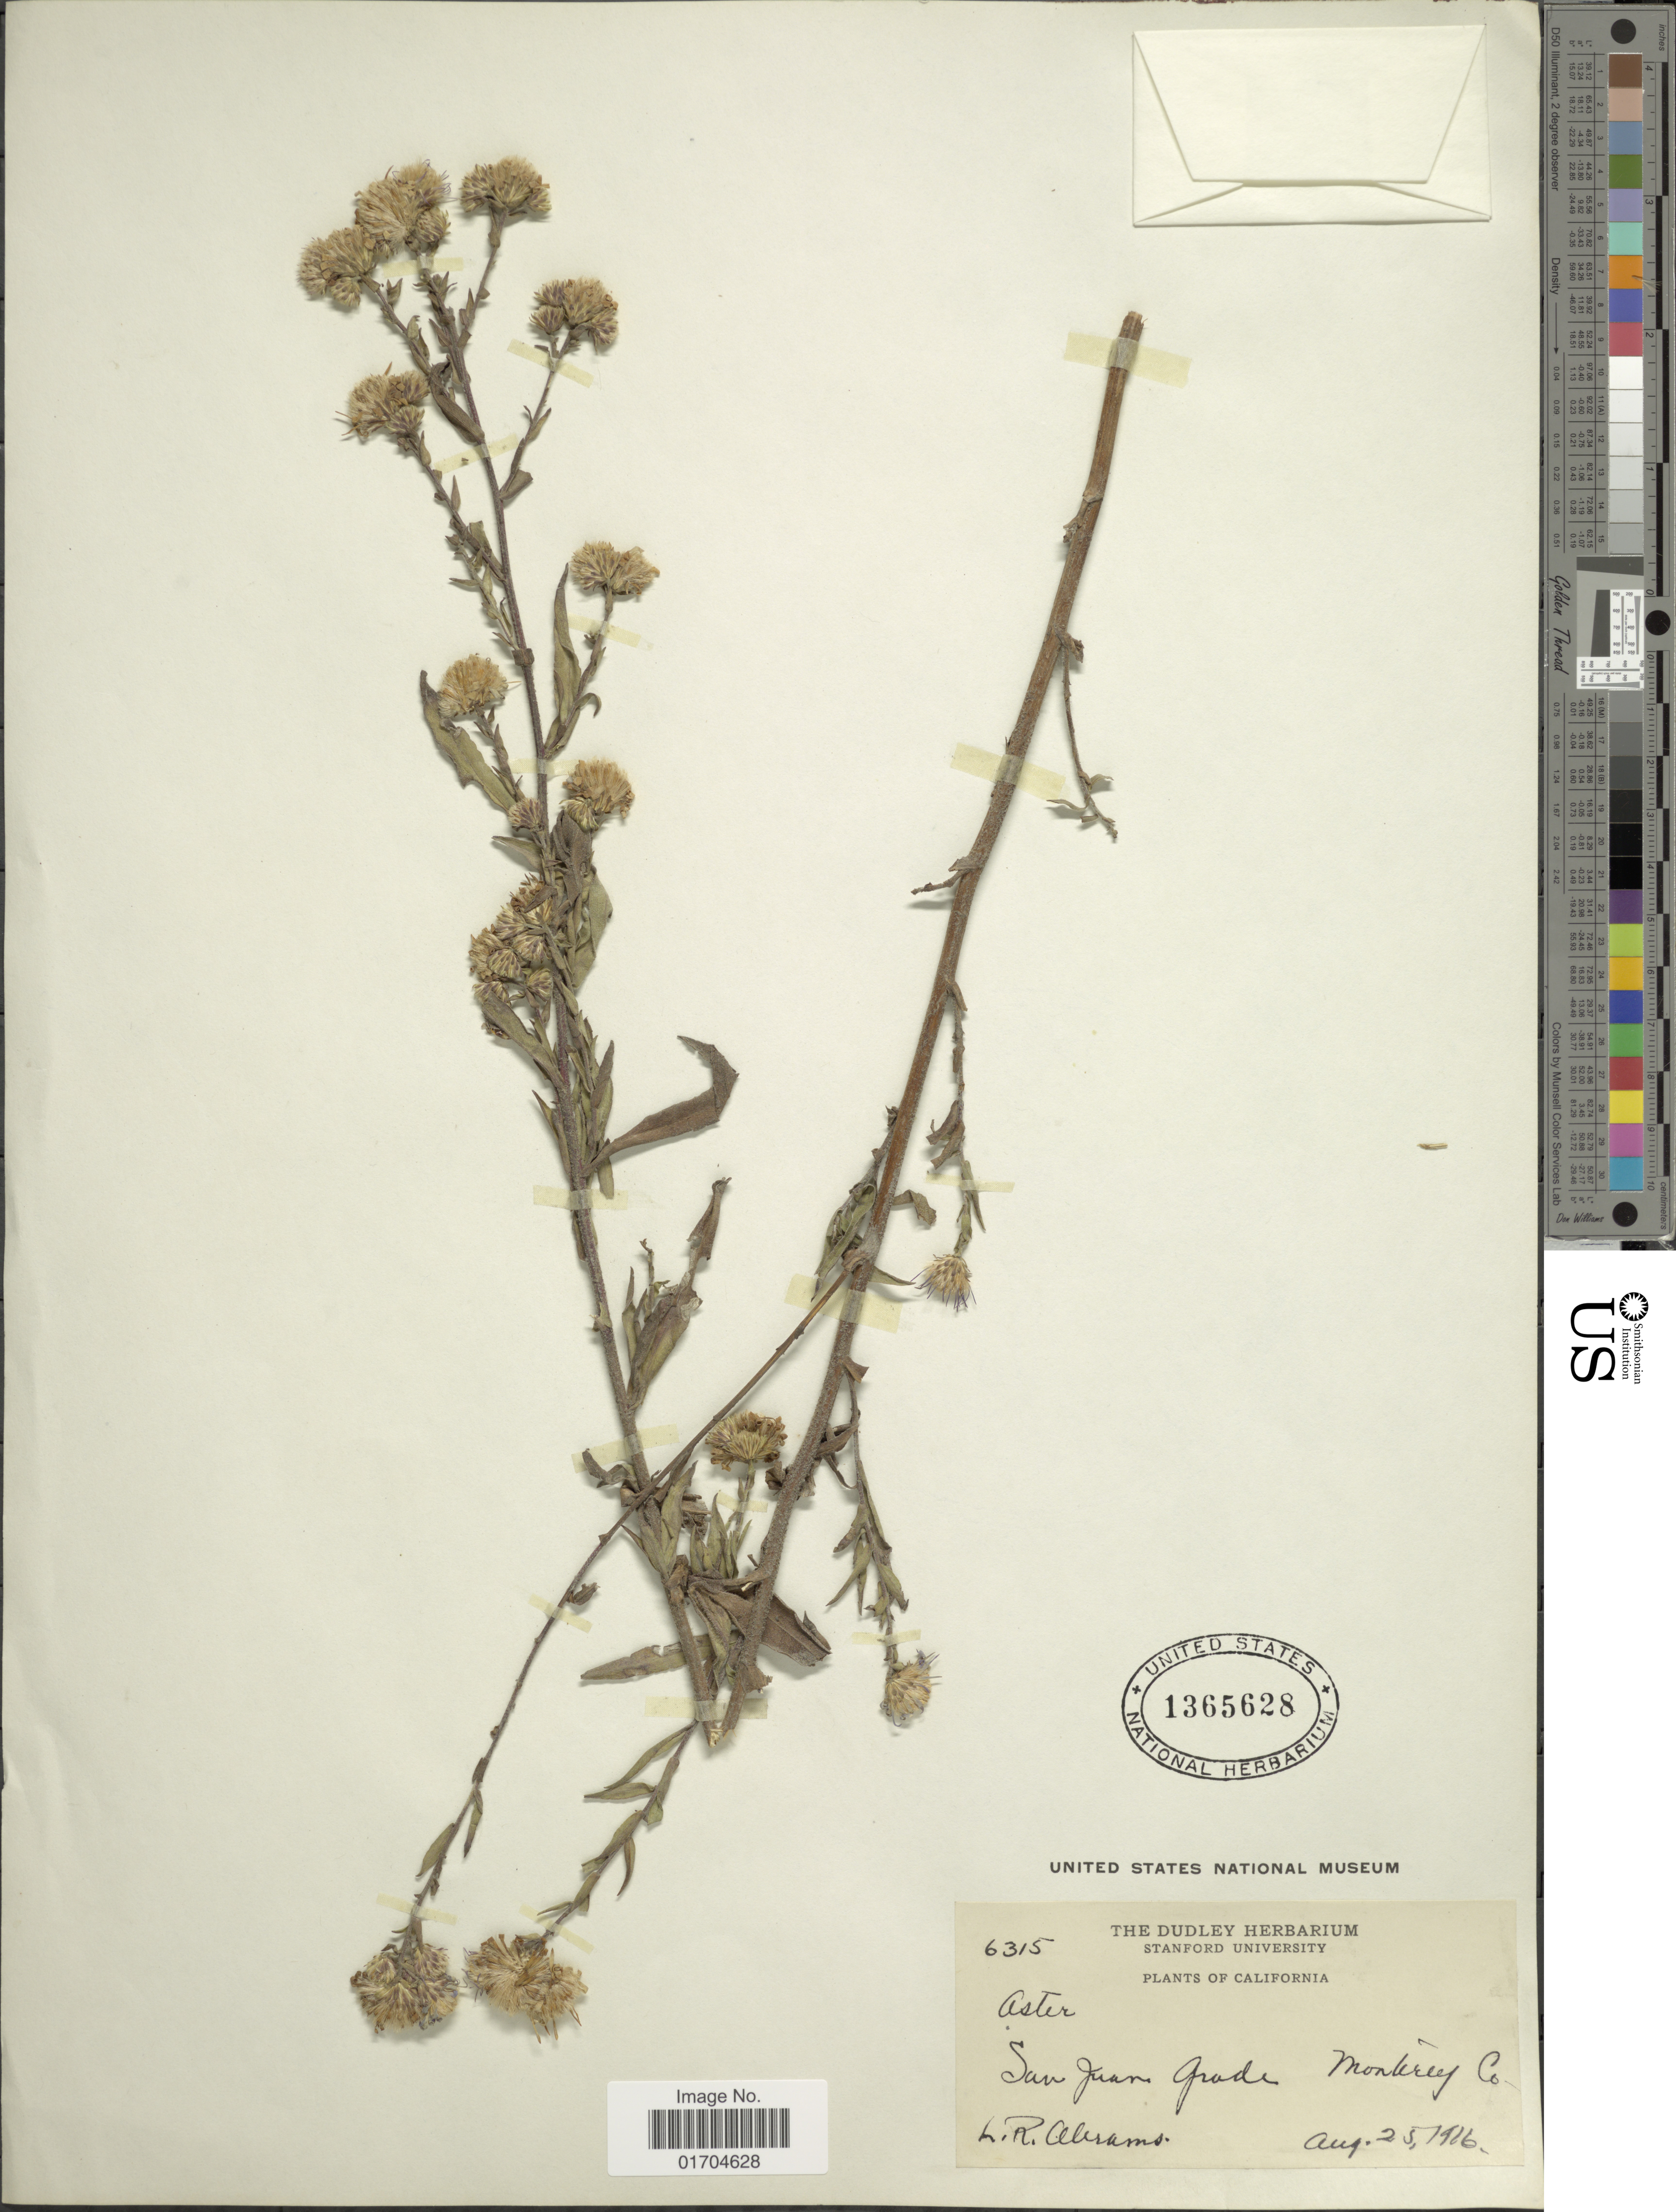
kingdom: Plantae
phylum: Tracheophyta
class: Magnoliopsida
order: Asterales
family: Asteraceae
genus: Symphyotrichum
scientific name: Symphyotrichum sp.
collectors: L. Abrams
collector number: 6315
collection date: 1926-08-25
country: United States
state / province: California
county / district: Monterey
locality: San Juan Grade Monterey Co.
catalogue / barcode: US 1365628